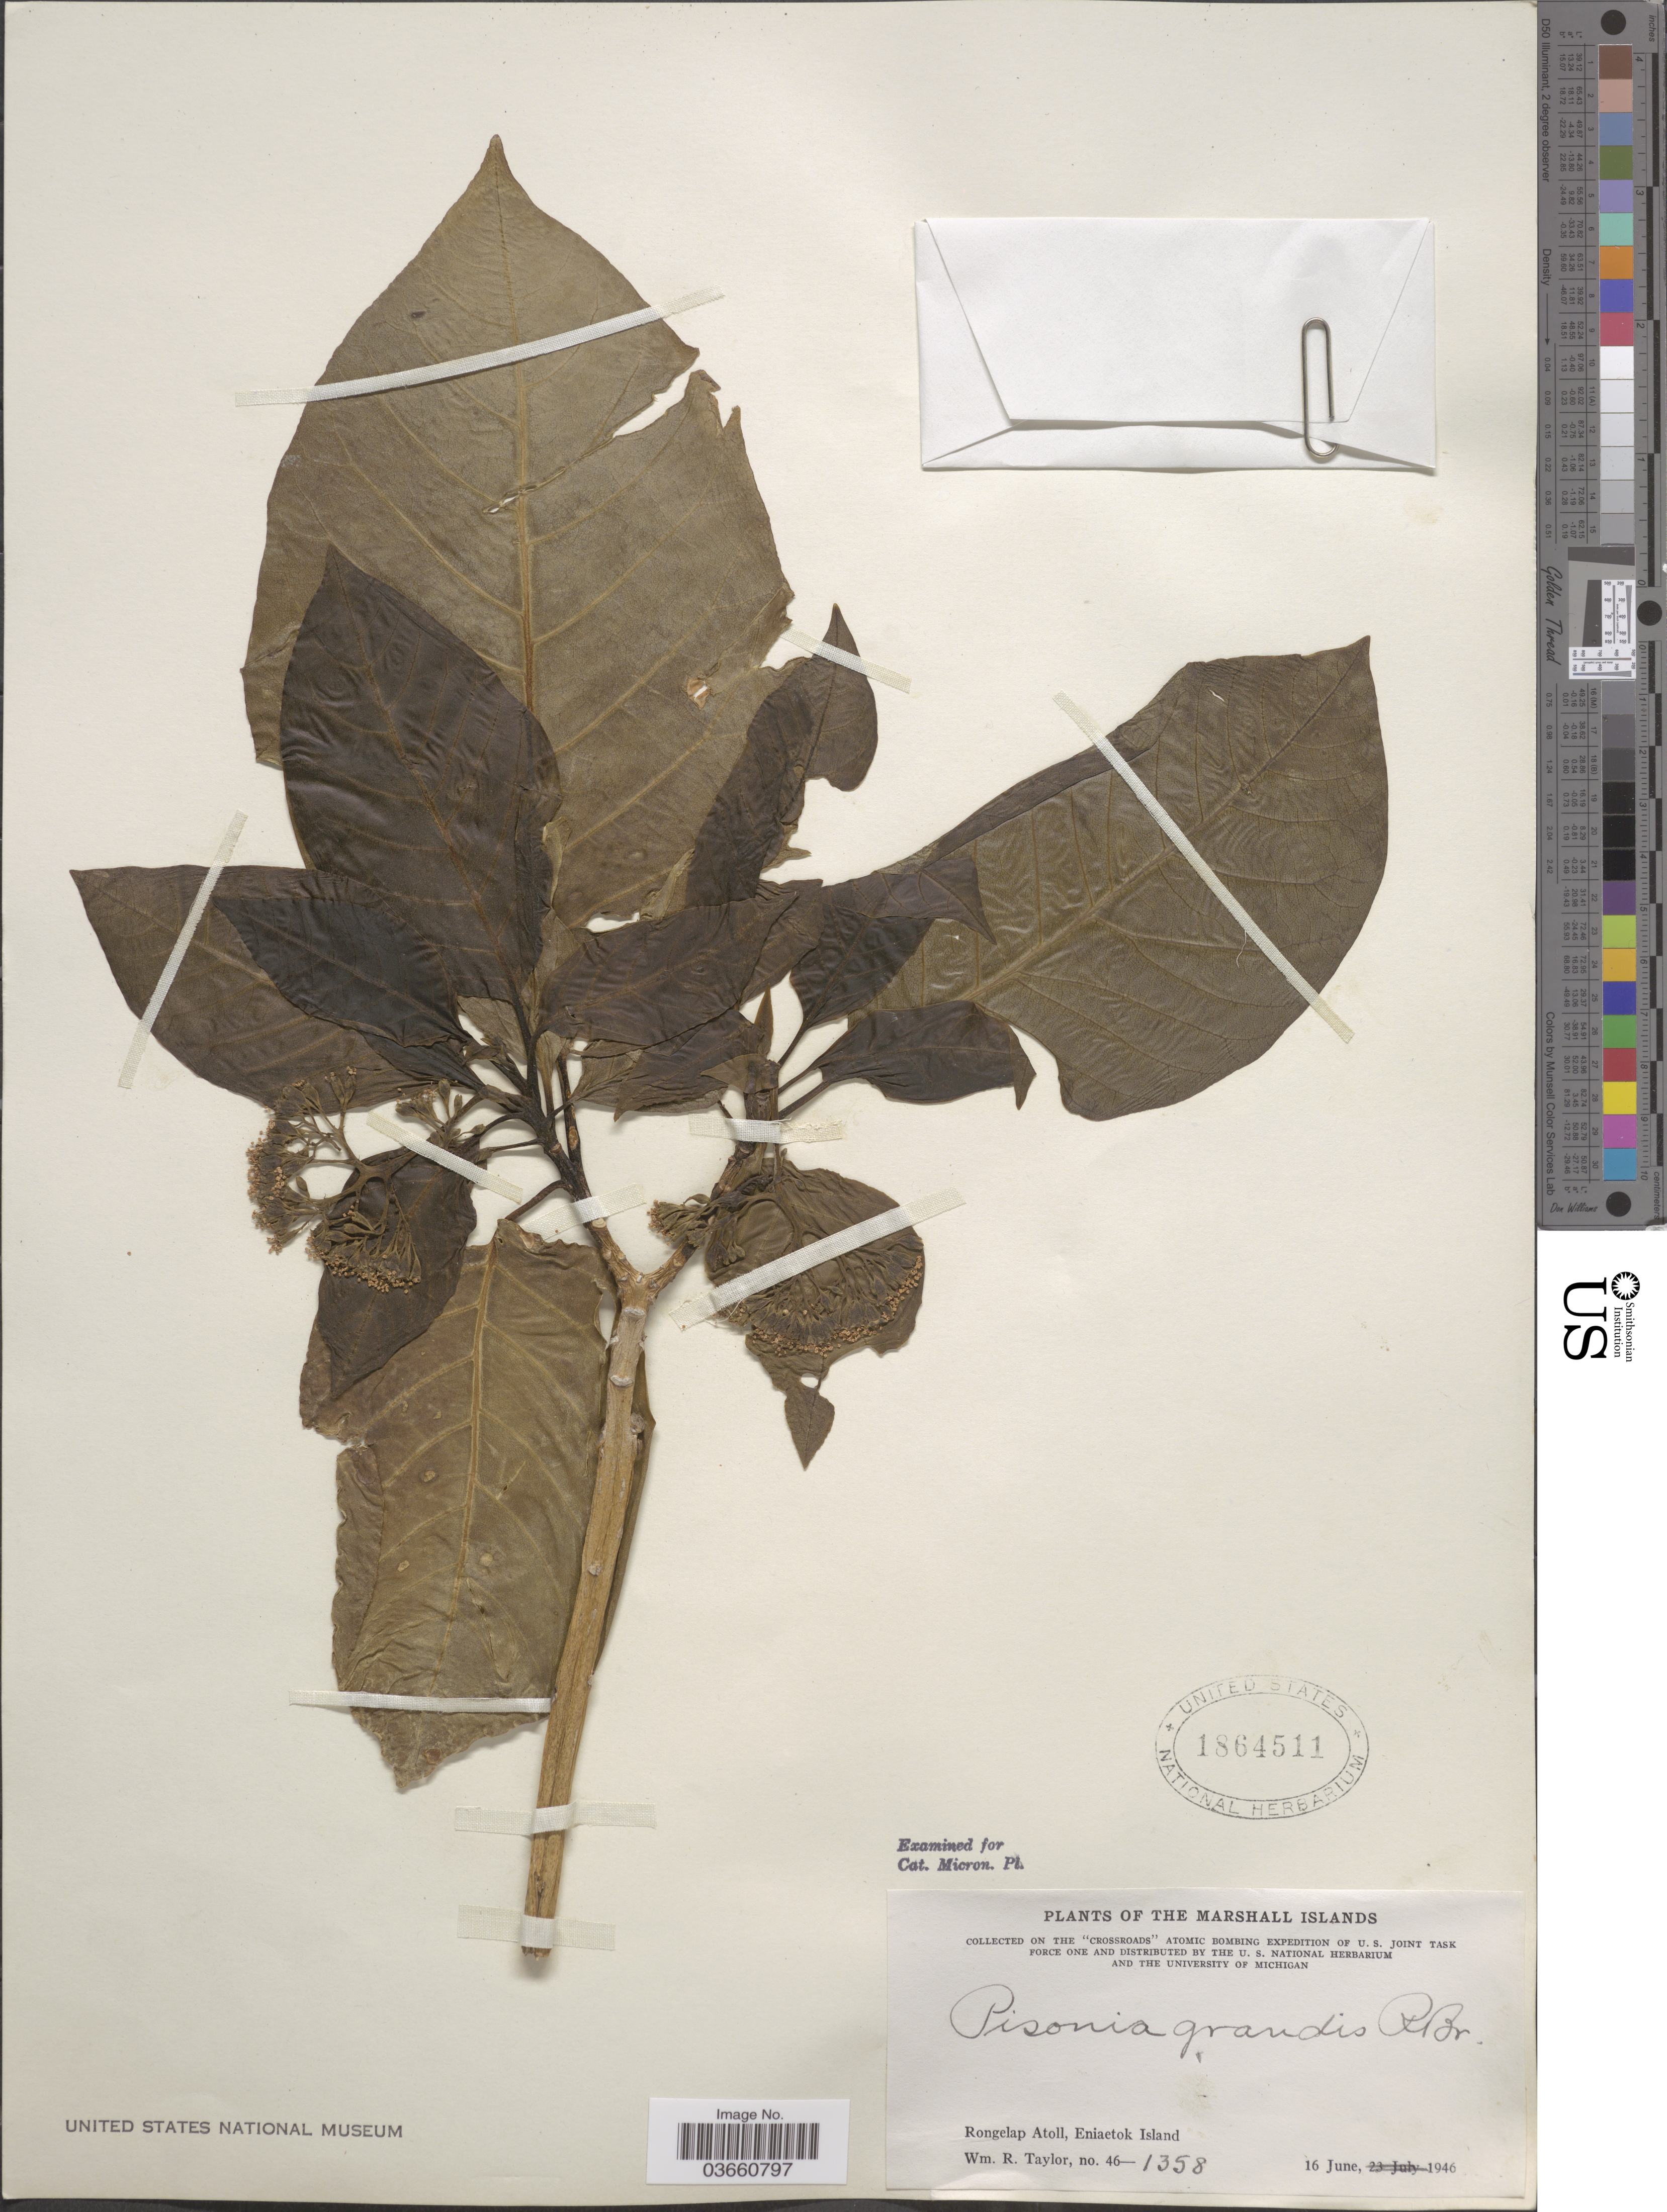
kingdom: Plantae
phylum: Tracheophyta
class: Magnoliopsida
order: Caryophyllales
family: Nyctaginaceae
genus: Pisonia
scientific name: Pisonia grandis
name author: R. Br.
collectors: W. R. Taylor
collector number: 46-1358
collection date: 1946-06-16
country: Marshall Islands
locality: Rongelap Atoll, Eniaetok Island.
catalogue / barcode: US 1864511